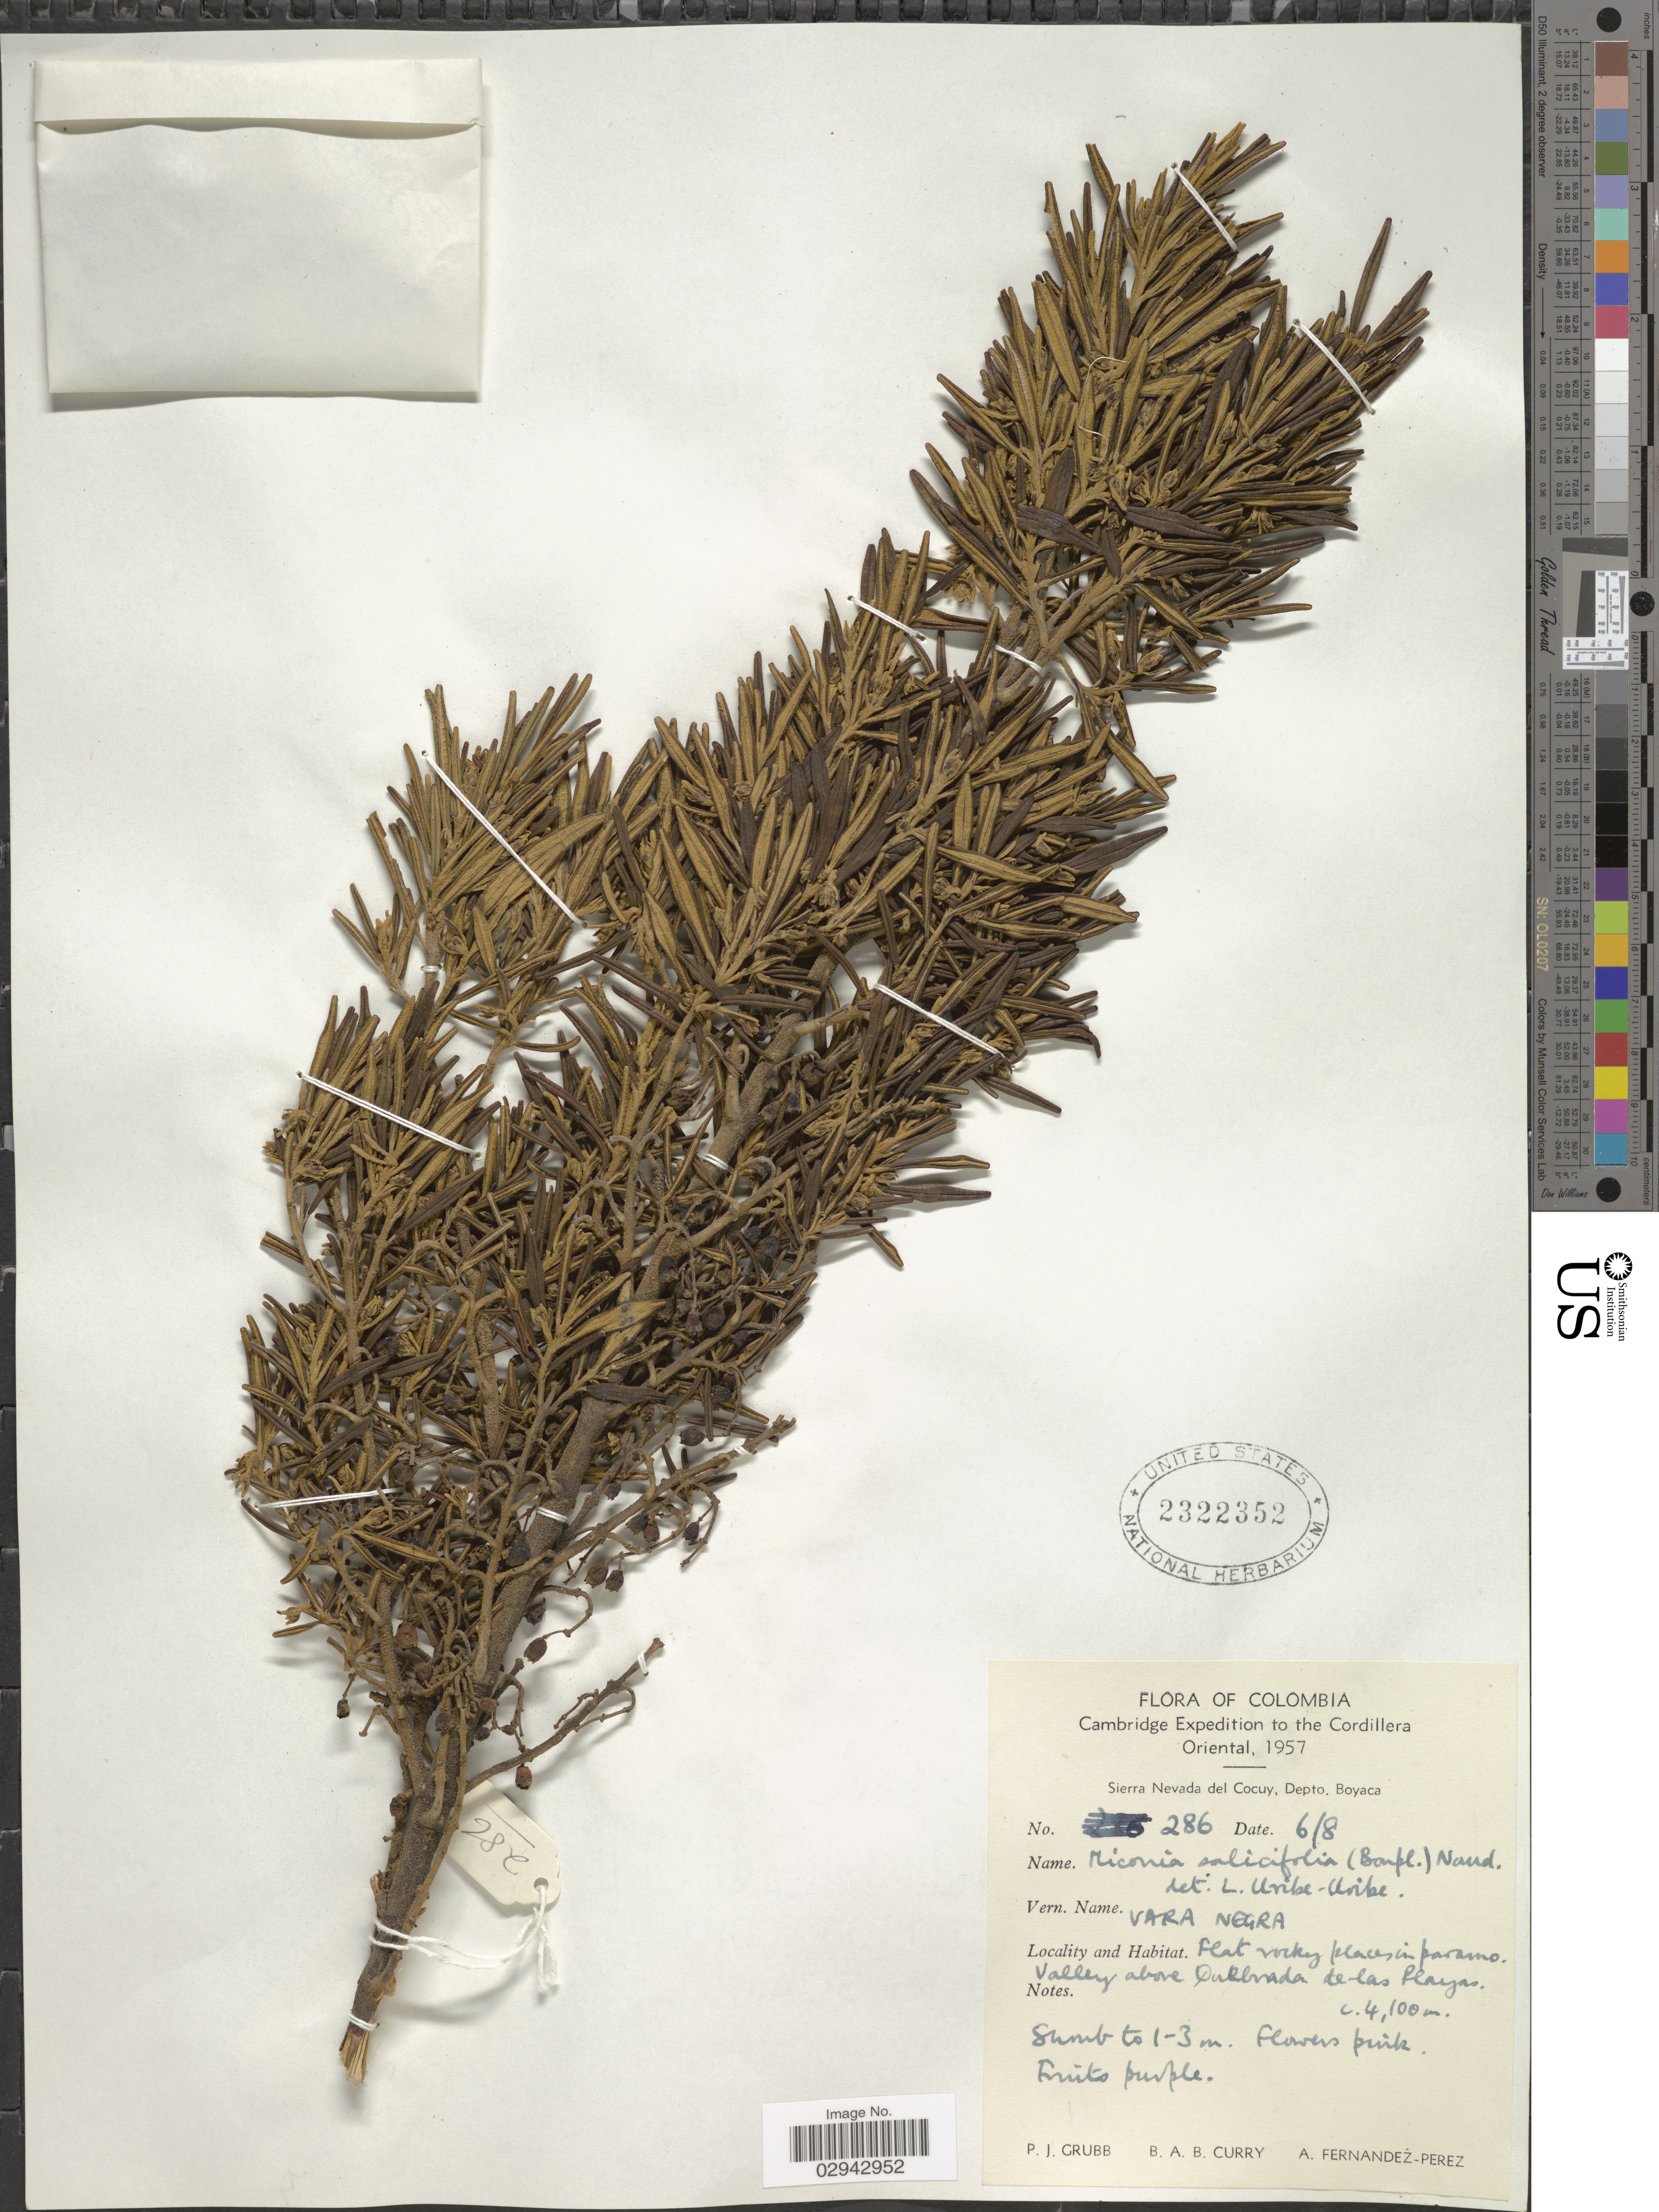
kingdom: Plantae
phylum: Tracheophyta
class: Magnoliopsida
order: Myrtales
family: Melastomataceae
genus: Miconia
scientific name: Miconia salicifolia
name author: (Bonpl.) Naudin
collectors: P. J. Grubb, B. A. B. Curry & A. Fernández-Pérez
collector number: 286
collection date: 1957-08-06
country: Colombia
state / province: Boyacá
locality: Cordillera Oriental. Sierra Nevada del Cocuy, Depto. Boyaca. Valley above Quebrada de las Playas.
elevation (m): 4100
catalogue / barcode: US 2322352